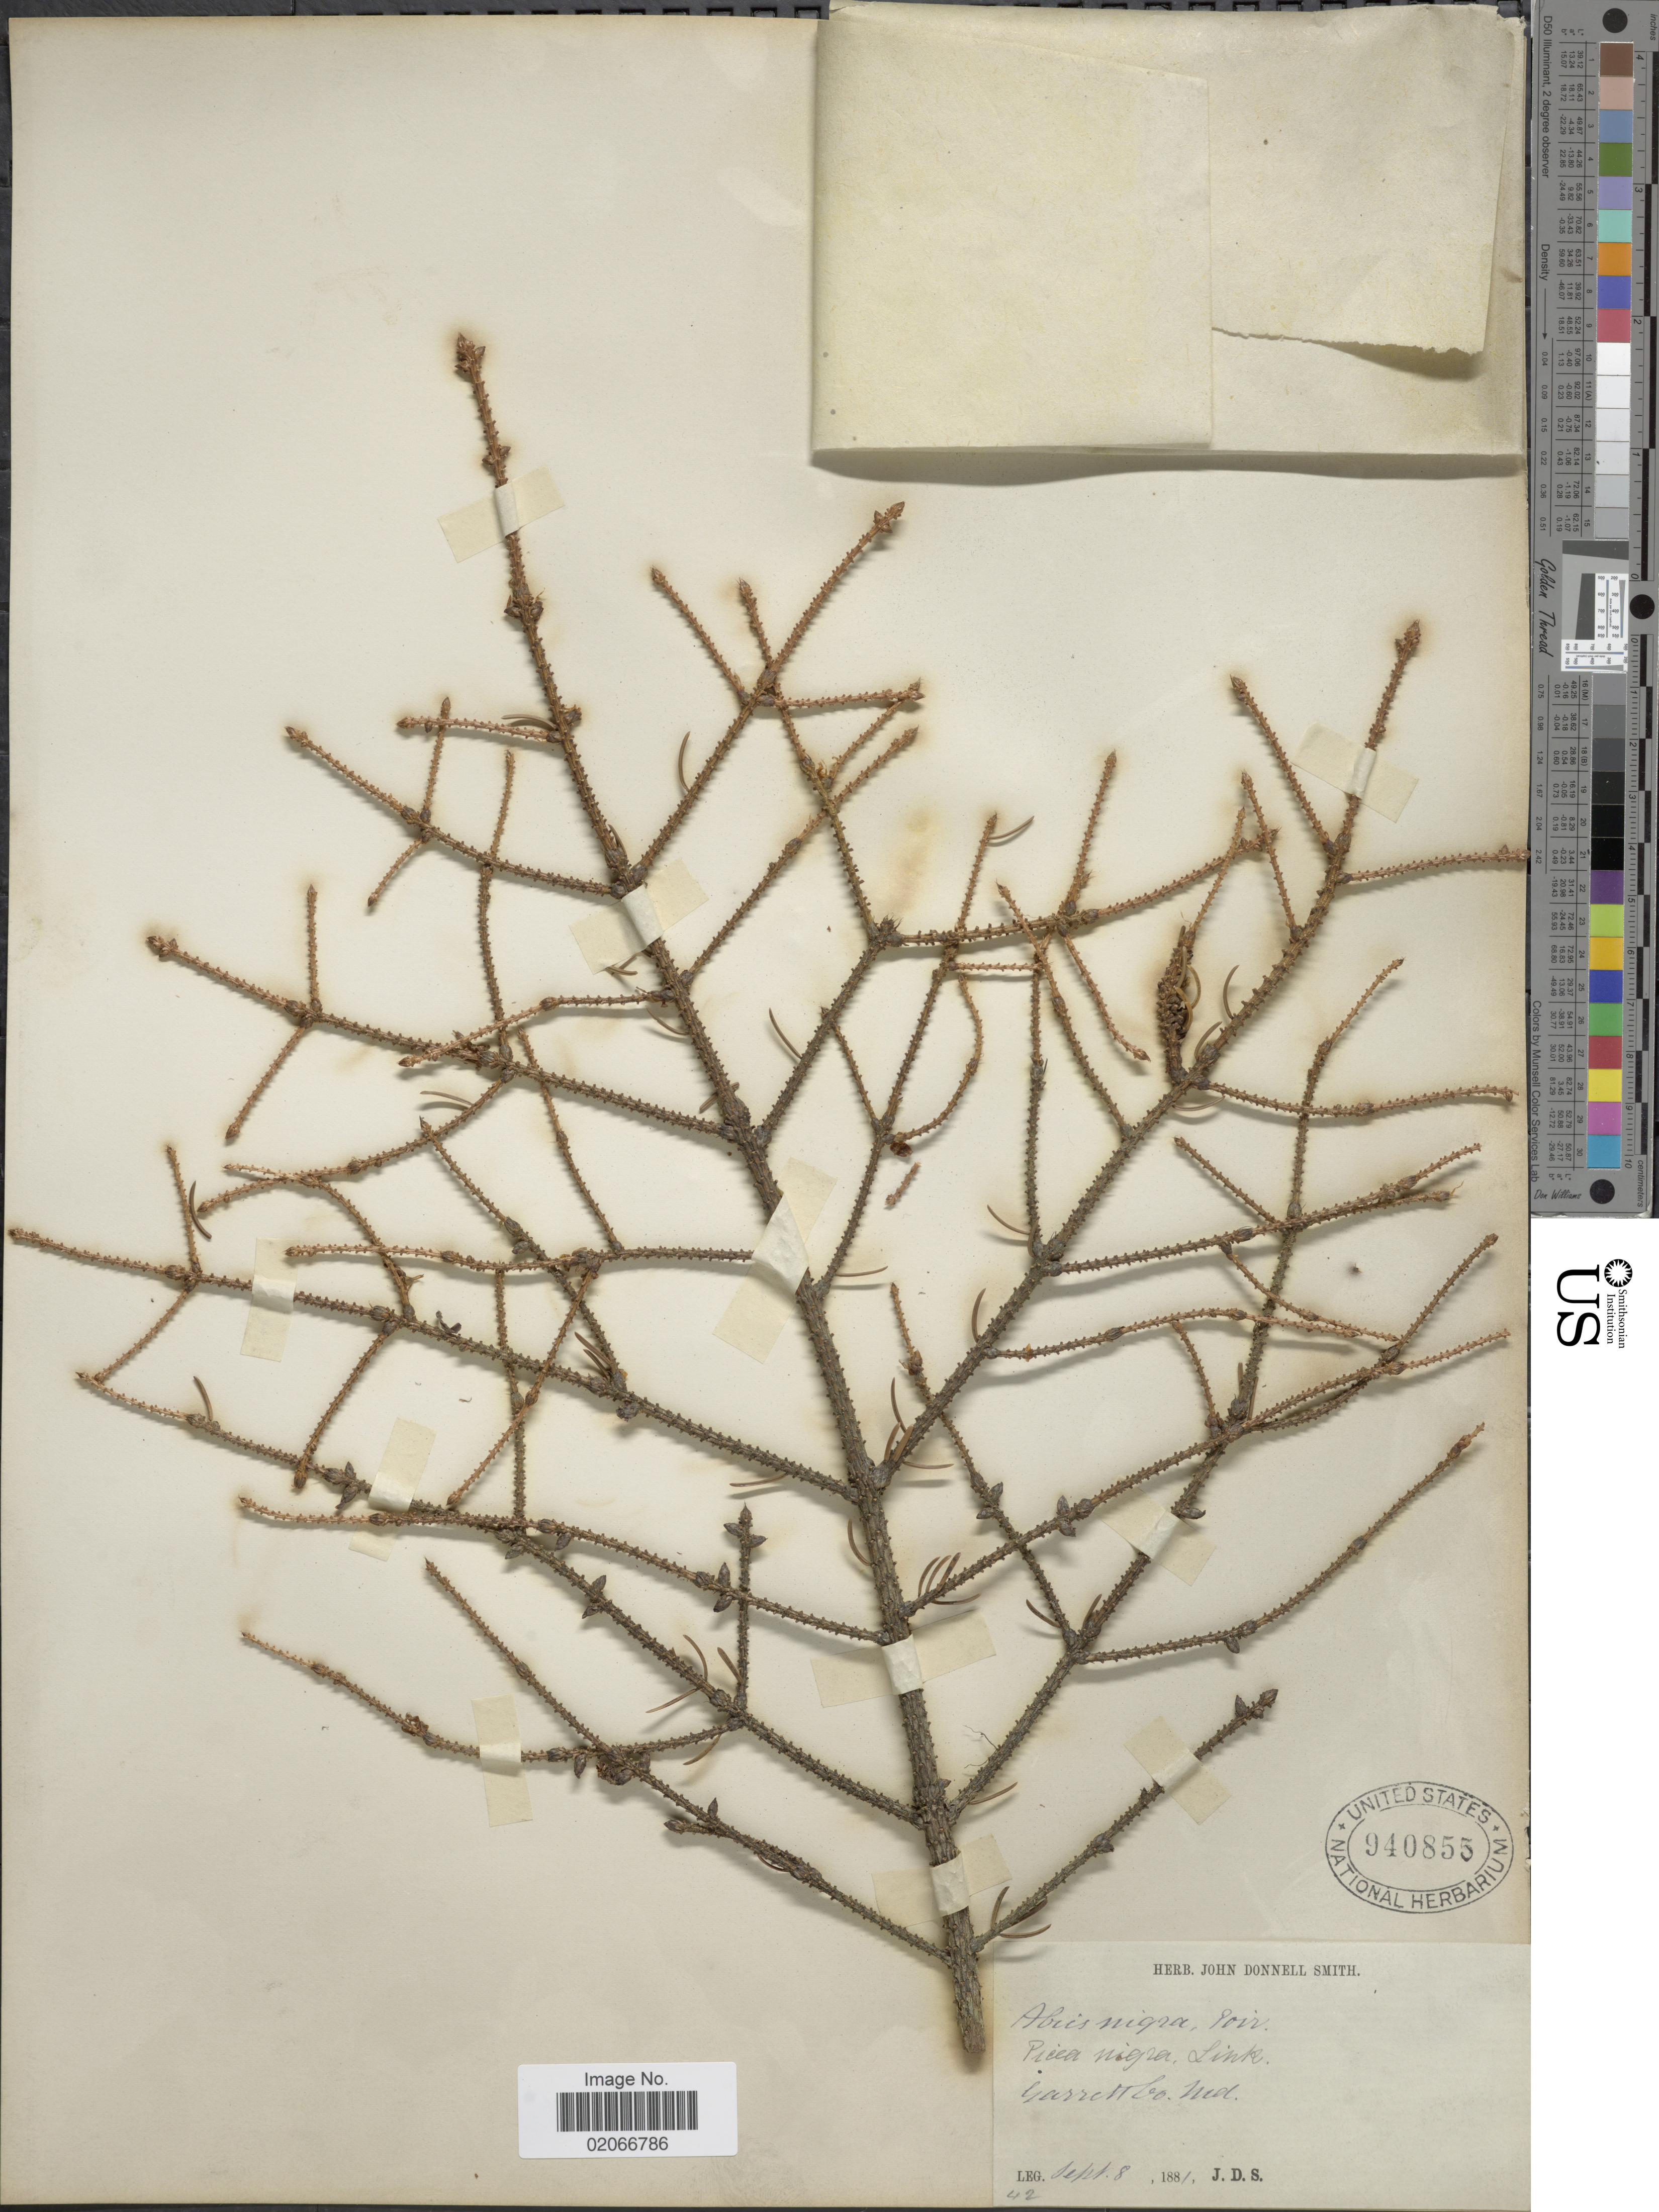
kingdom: Plantae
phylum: Tracheophyta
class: Pinopsida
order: Pinales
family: Pinaceae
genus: Picea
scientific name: Picea rubens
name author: Sarg.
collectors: J. Donnell Smith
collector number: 42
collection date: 1881-09-08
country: United States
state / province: Maryland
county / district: Garrett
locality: Garrett Co., Md.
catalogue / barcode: US 940855